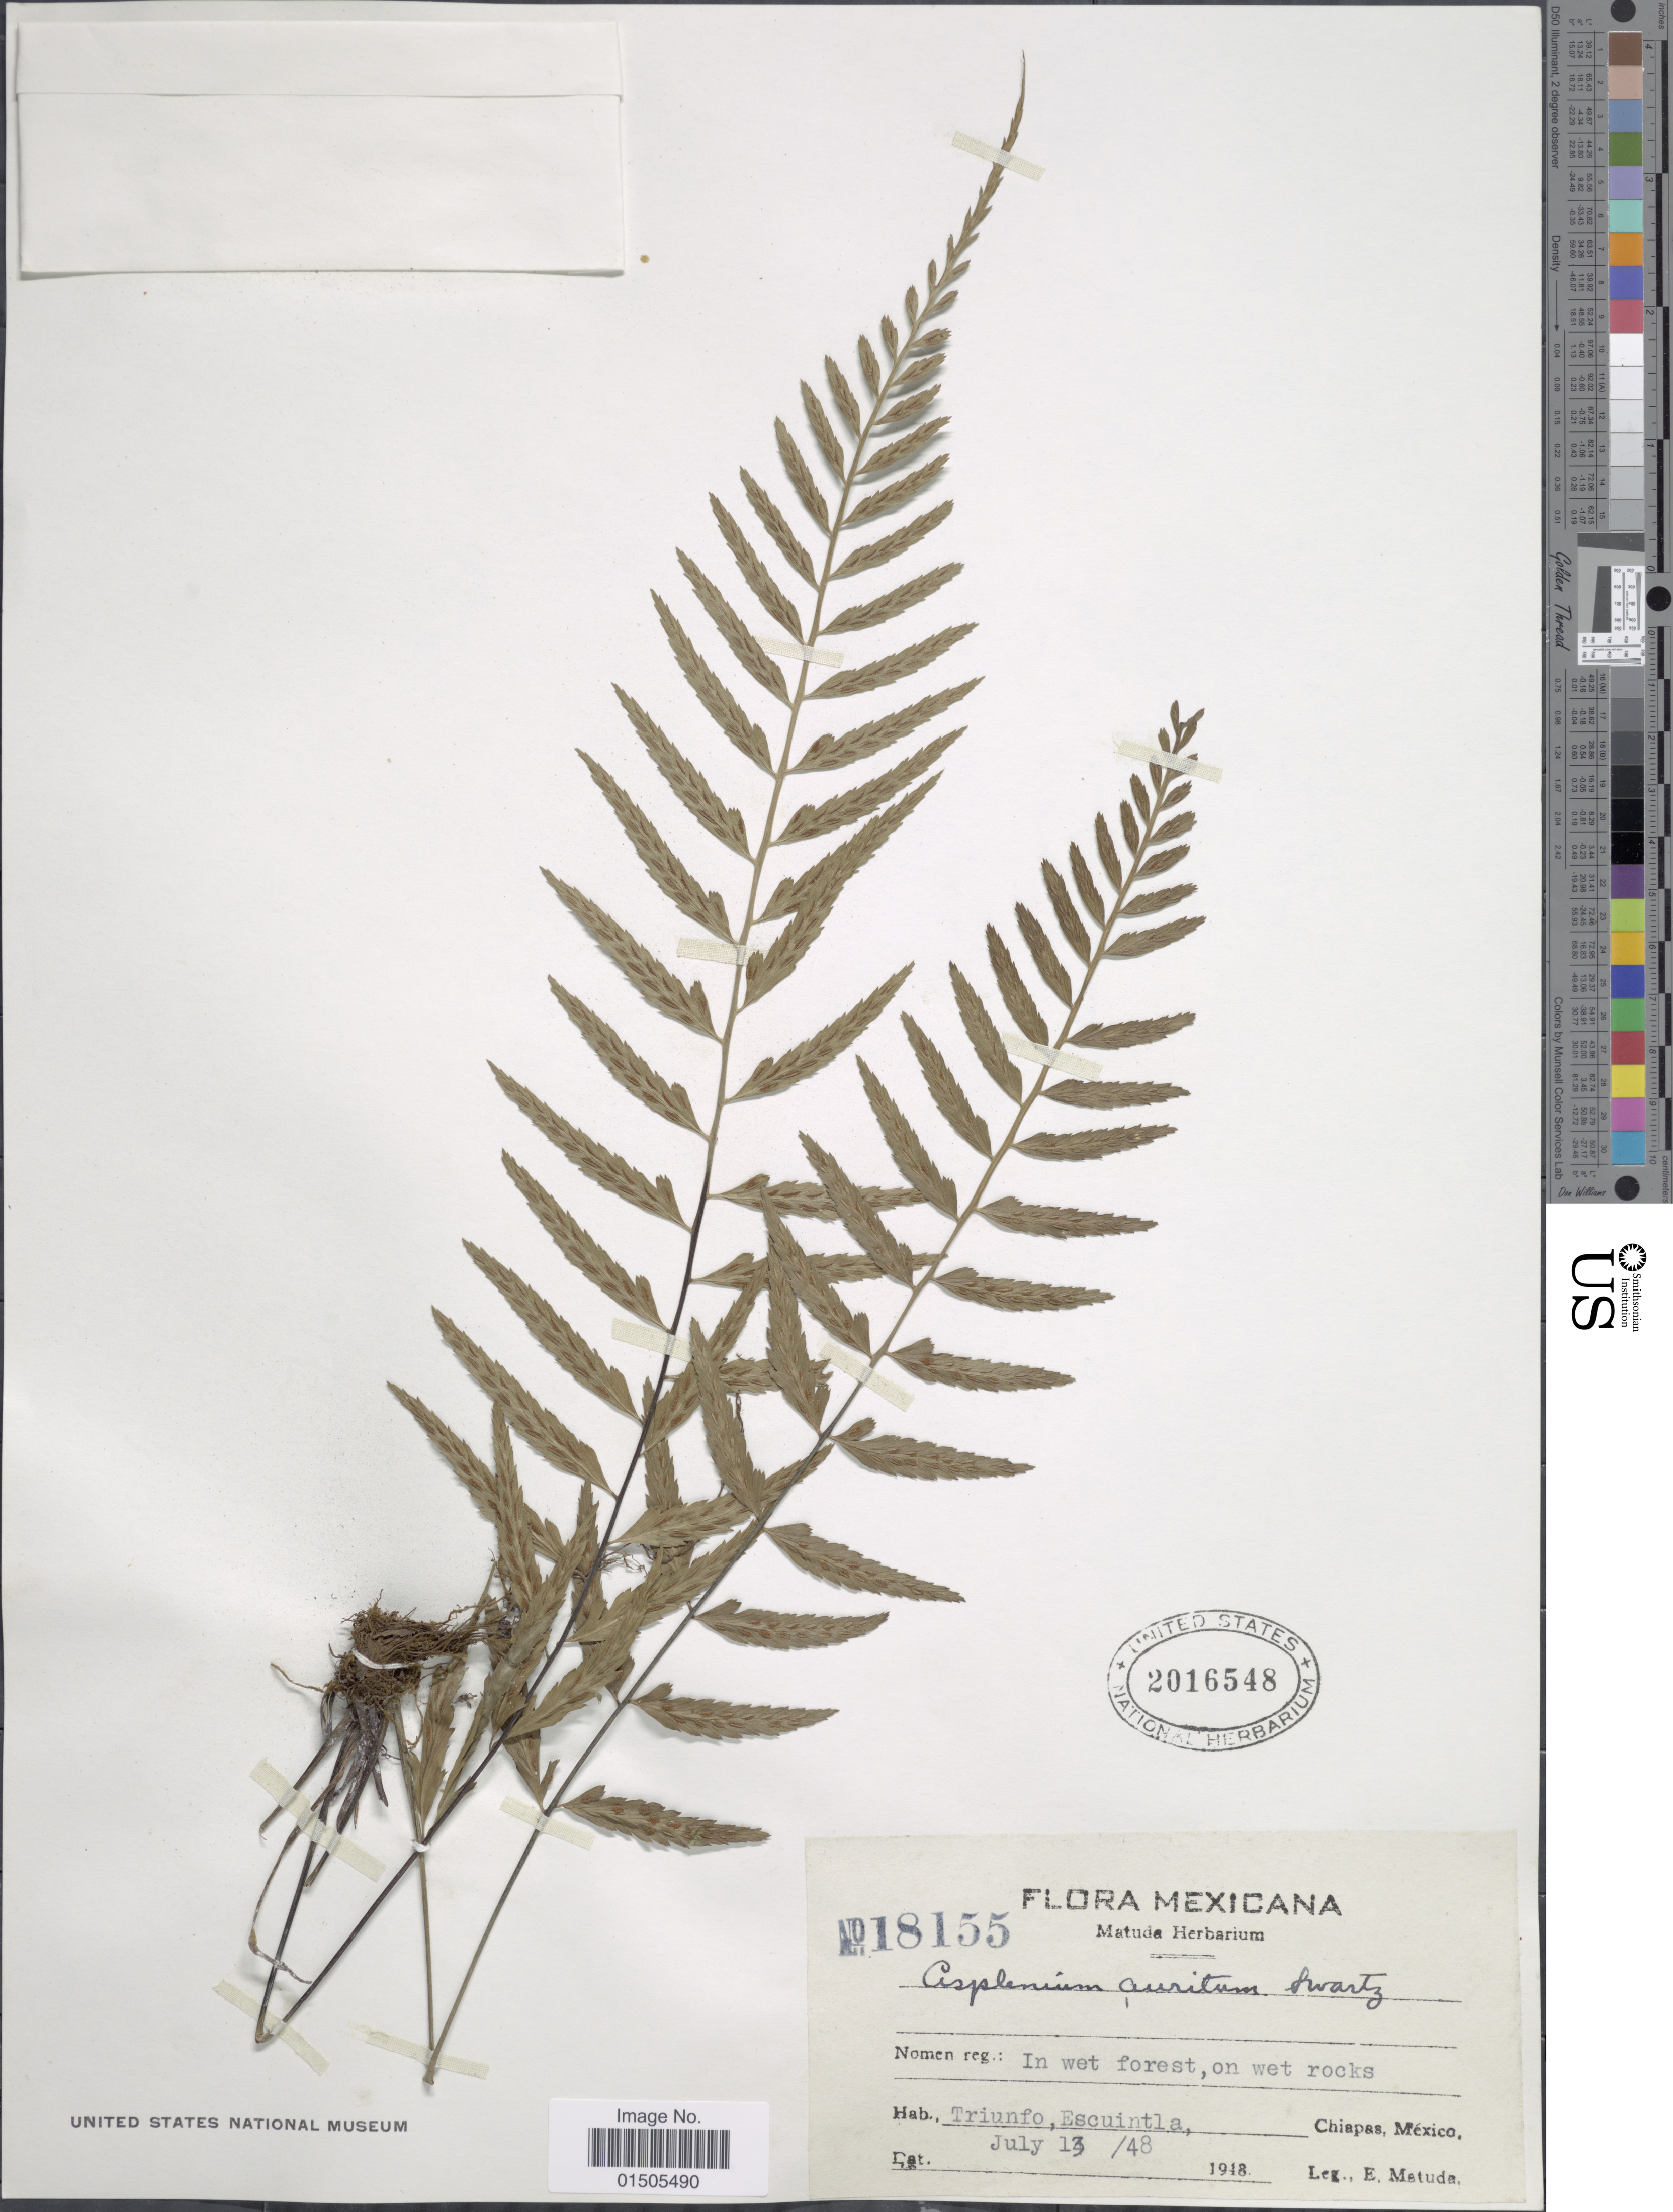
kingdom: Plantae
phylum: Tracheophyta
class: Polypodiopsida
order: Polypodiales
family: Aspleniaceae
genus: Asplenium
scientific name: Asplenium auritum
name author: Sw.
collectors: E. Matuda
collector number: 18155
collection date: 1948-07-13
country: Mexico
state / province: Chiapas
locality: Triunfo, Escuintla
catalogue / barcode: US 2016548